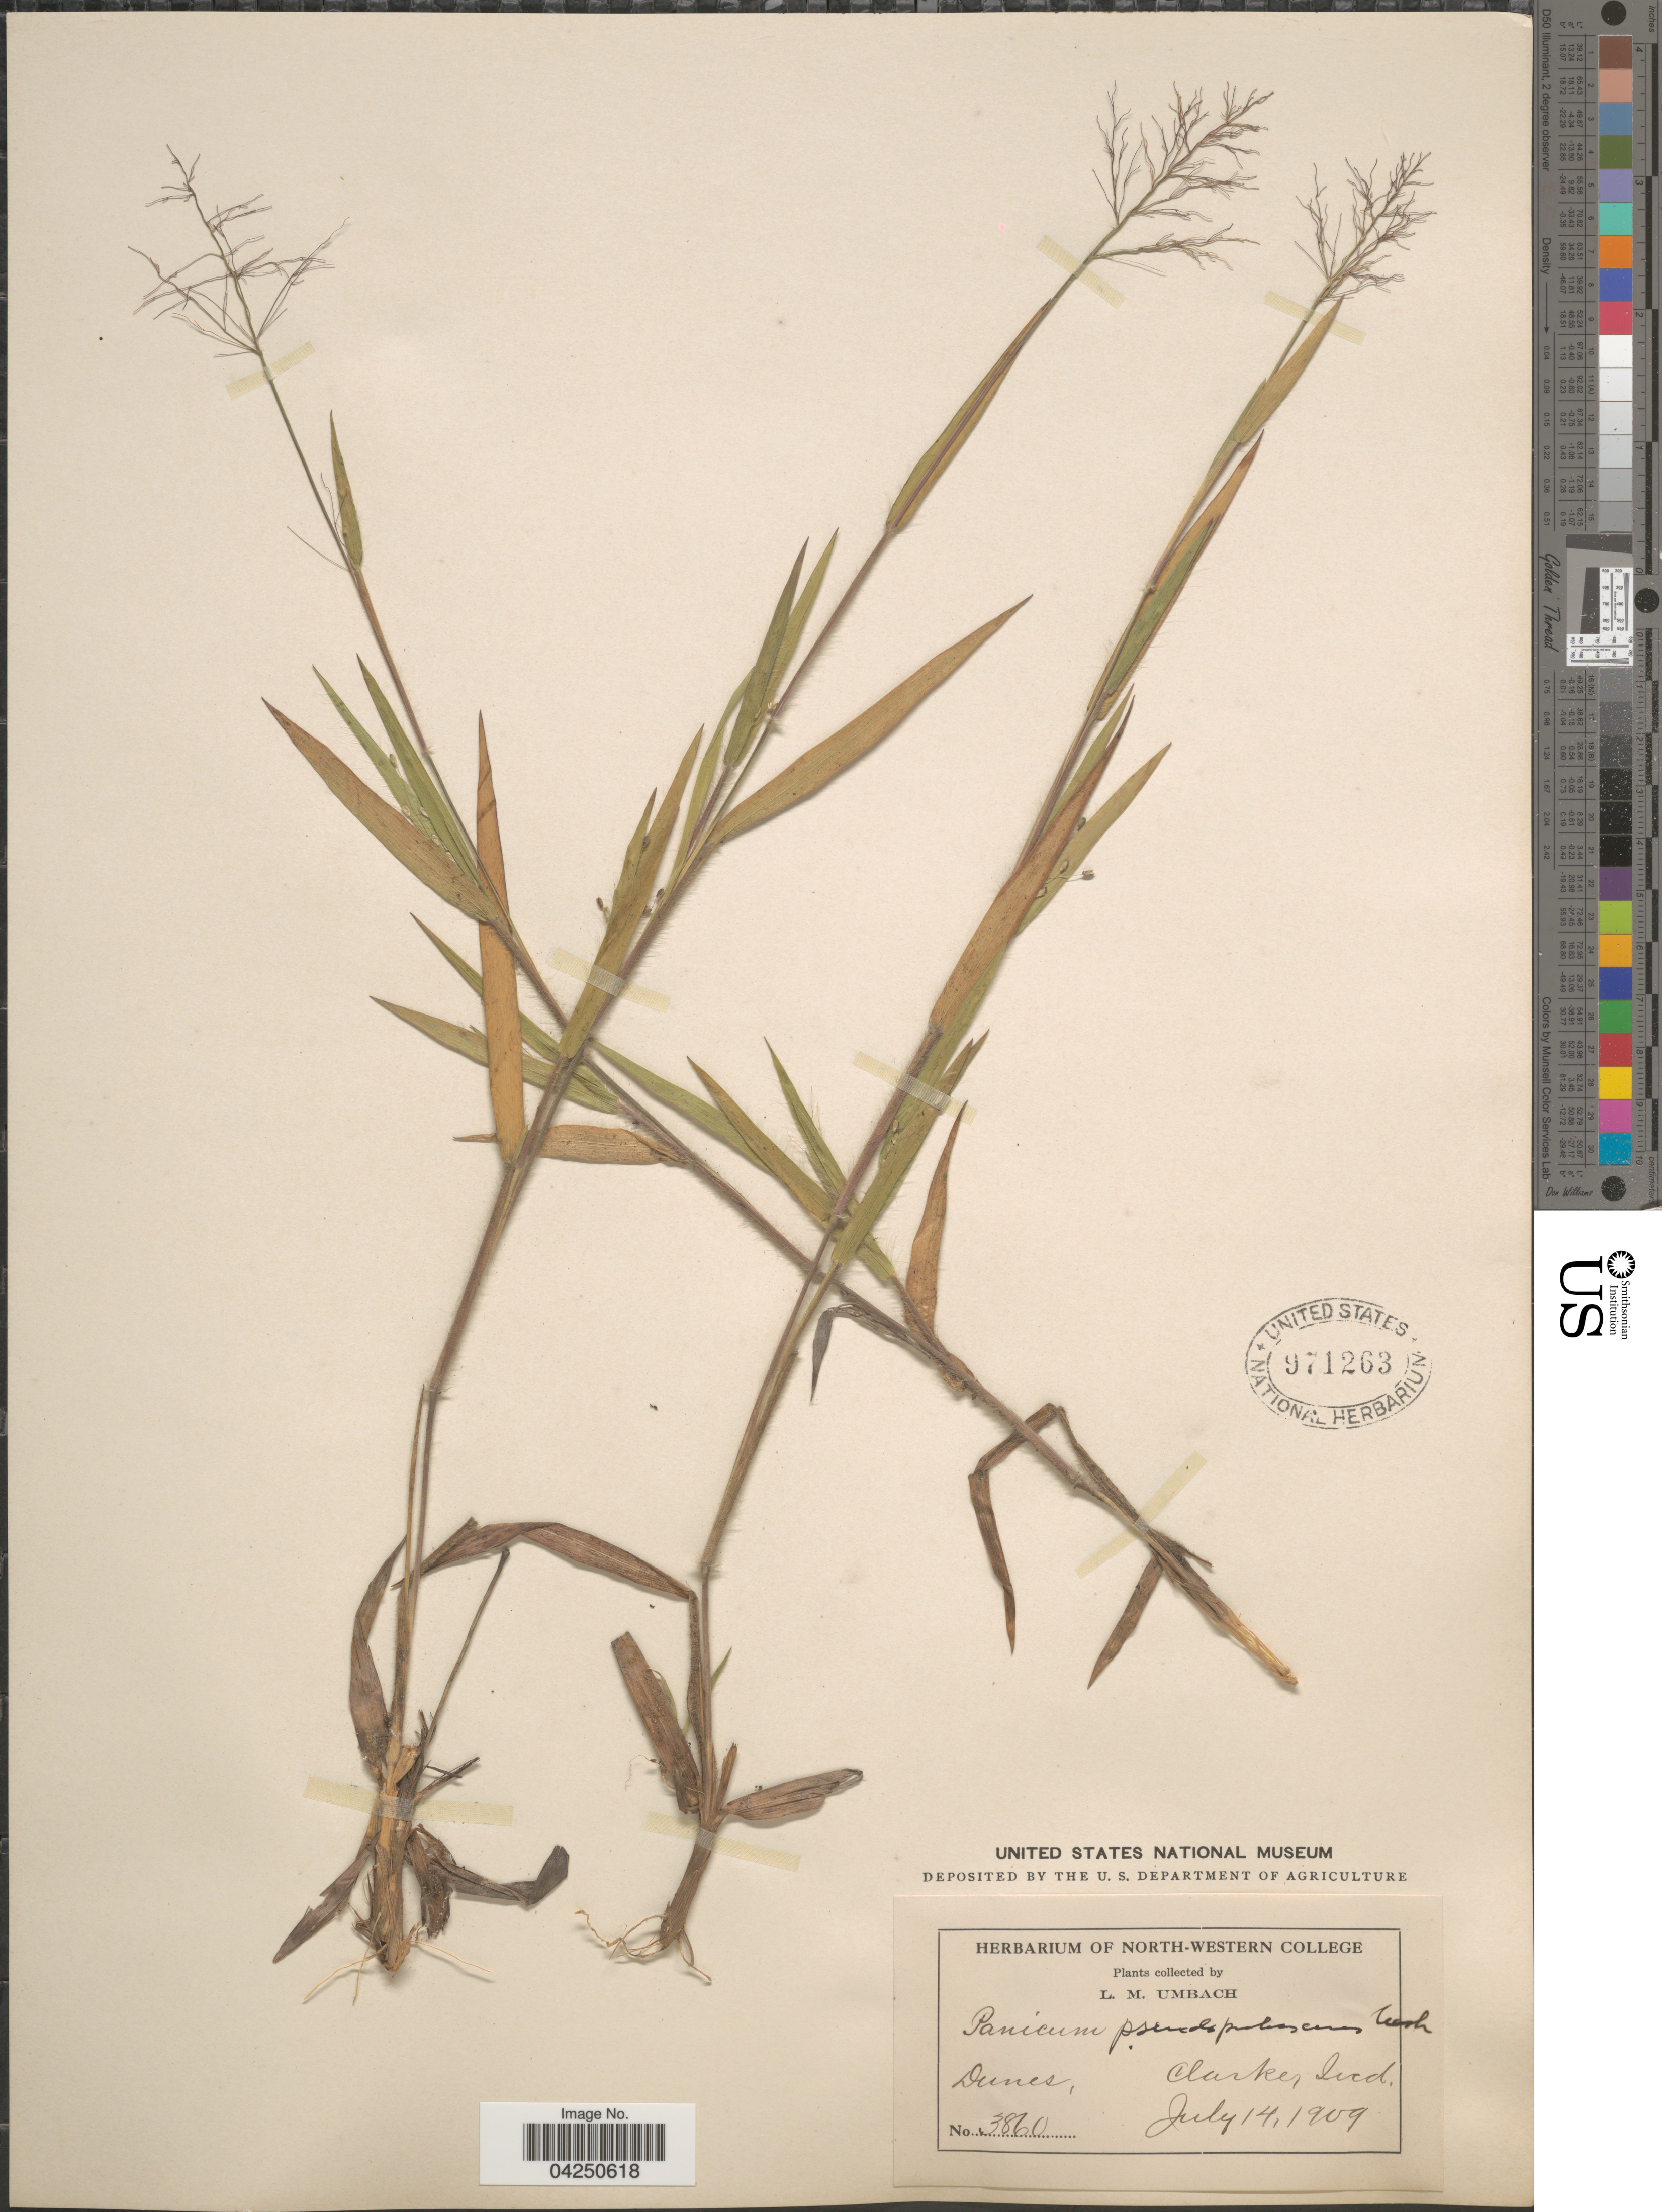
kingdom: Plantae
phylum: Tracheophyta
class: Liliopsida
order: Poales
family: Poaceae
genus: Dichanthelium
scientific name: Dichanthelium acuminatum var. acuminatum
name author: (Sw.) Gould & C.A. Clark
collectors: L. M. Umbach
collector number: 3860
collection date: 1909-07-14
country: United States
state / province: Indiana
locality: Dunes, Clarke.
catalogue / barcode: US 971263